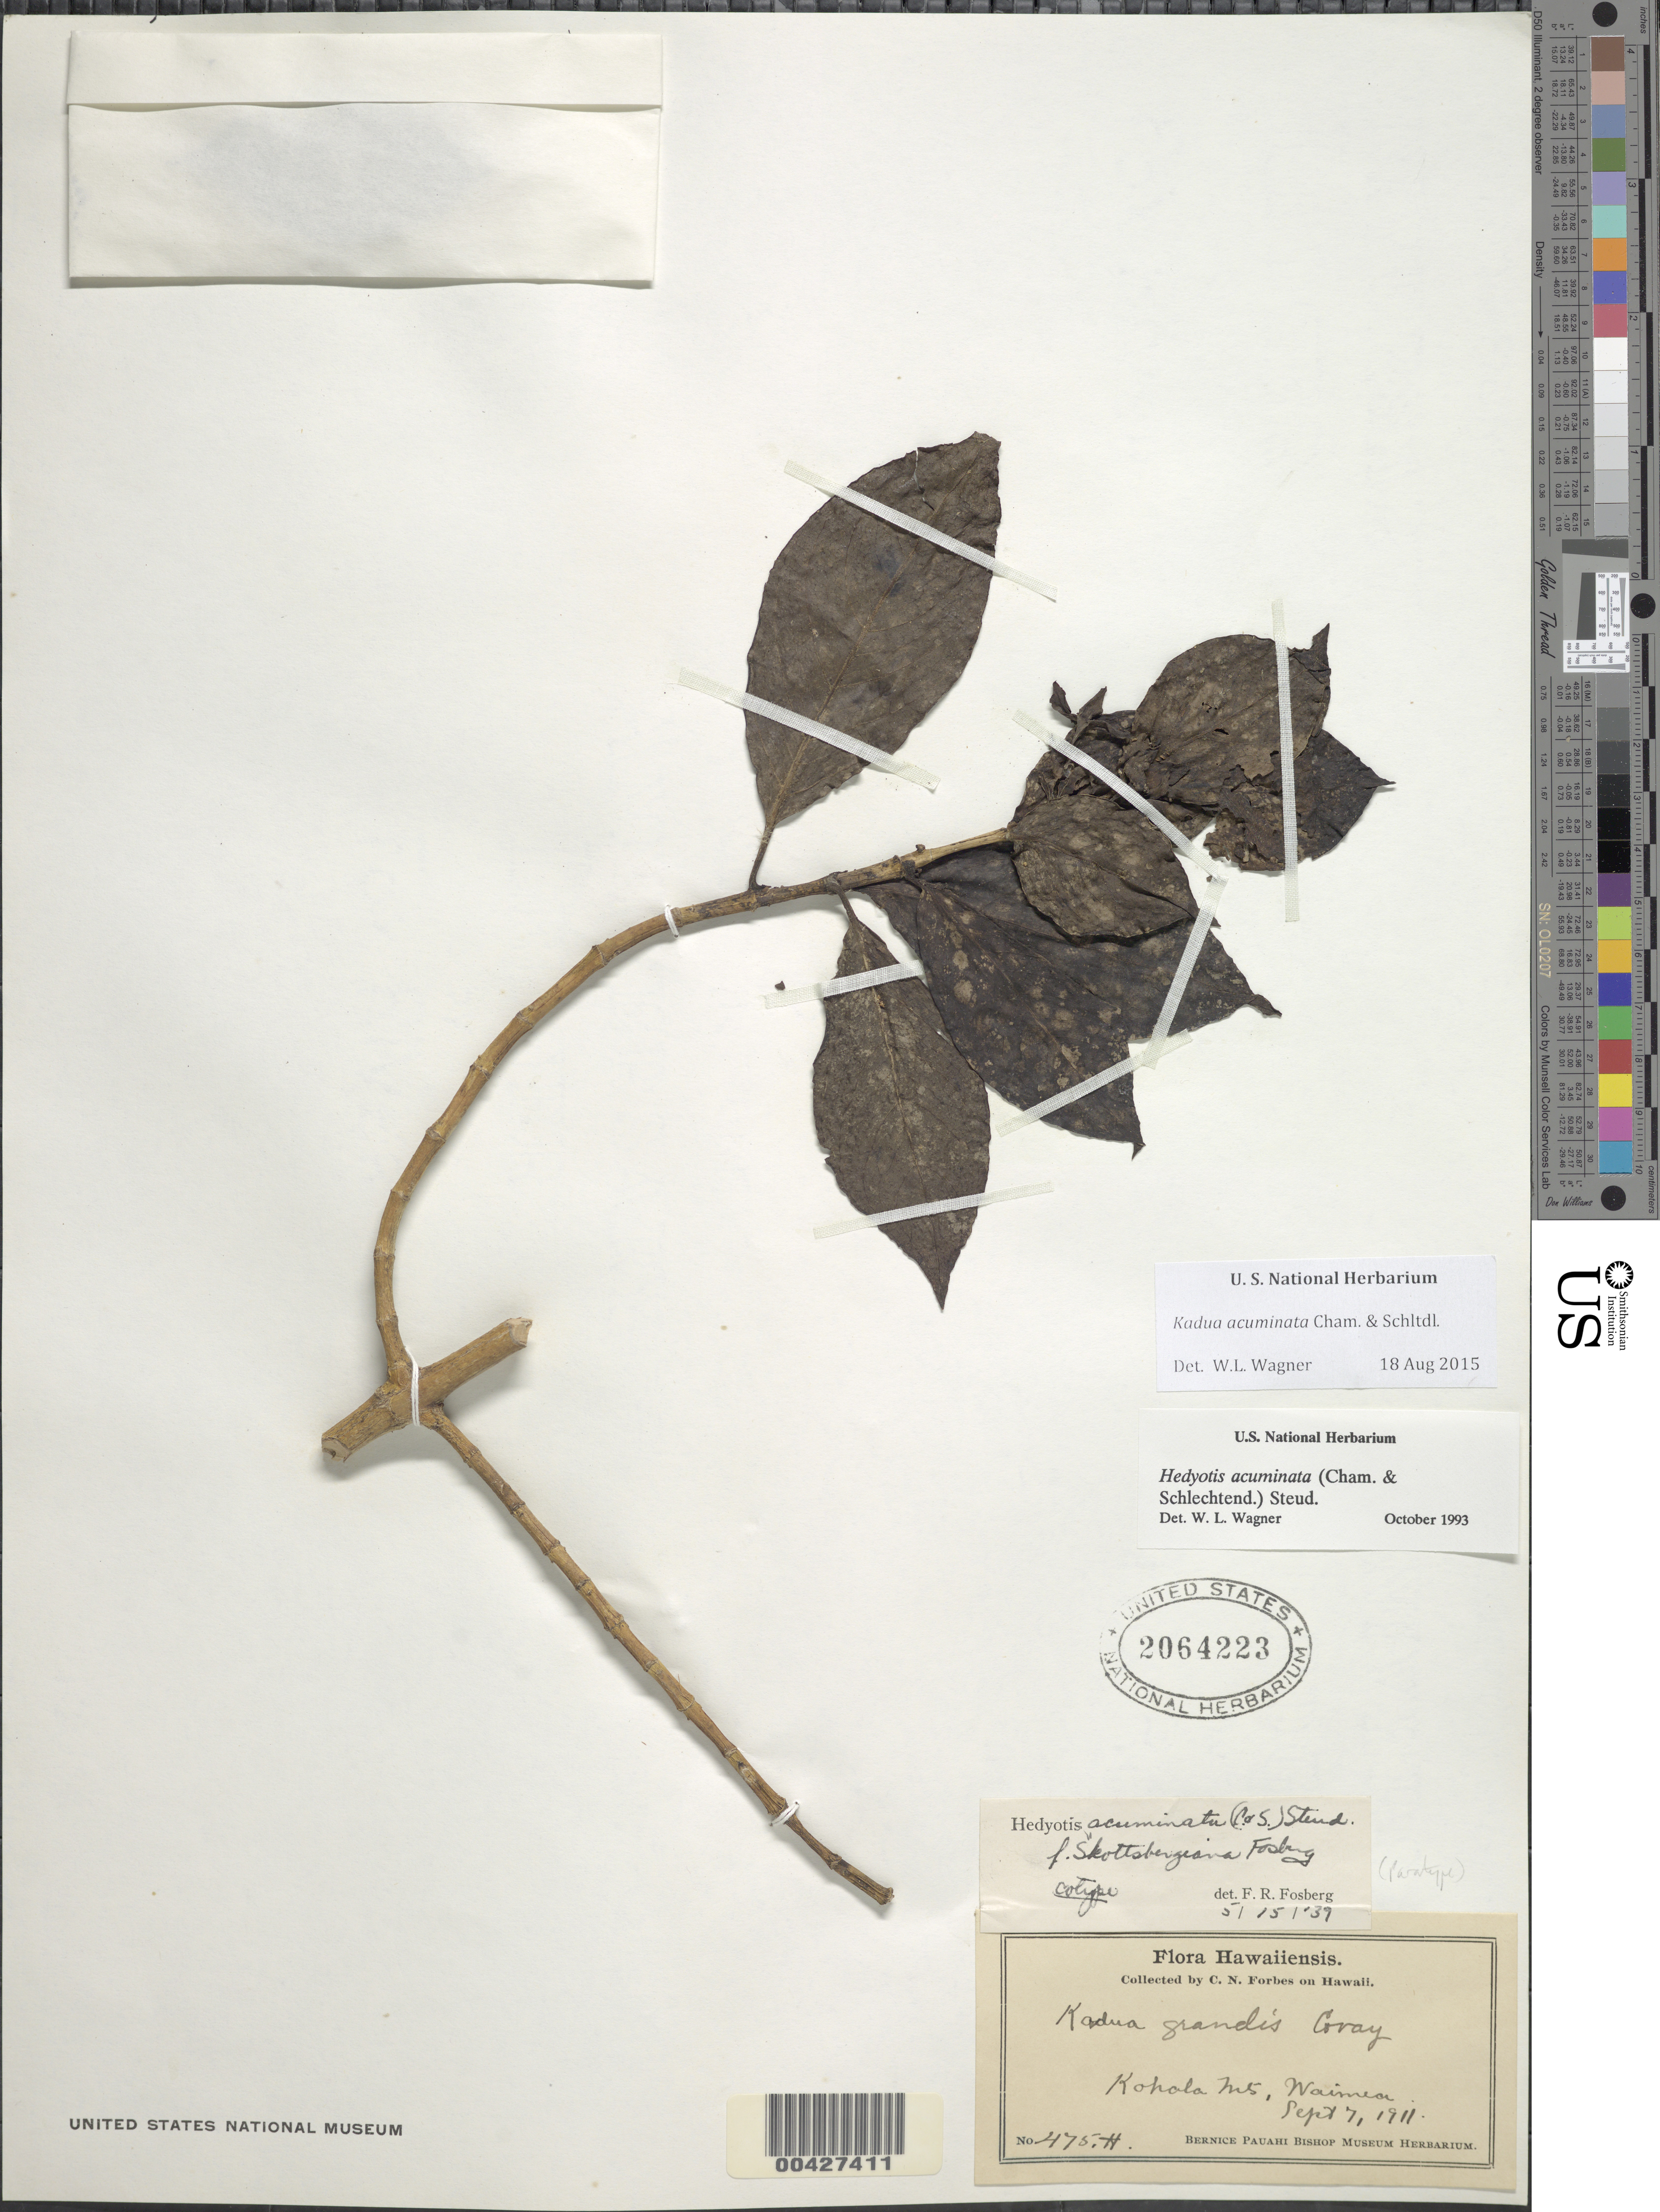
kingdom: Plantae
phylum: Tracheophyta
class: Magnoliopsida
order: Gentianales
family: Rubiaceae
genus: Kadua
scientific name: Kadua acuminata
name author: Cham. & Schltdl.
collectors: C. N. Forbes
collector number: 475.H.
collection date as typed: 7 Sep 1911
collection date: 1911-09-07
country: United States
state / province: Hawaii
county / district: Hawaii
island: Hawaii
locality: Kohola Mountains, Waimea.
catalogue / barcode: US 2064223